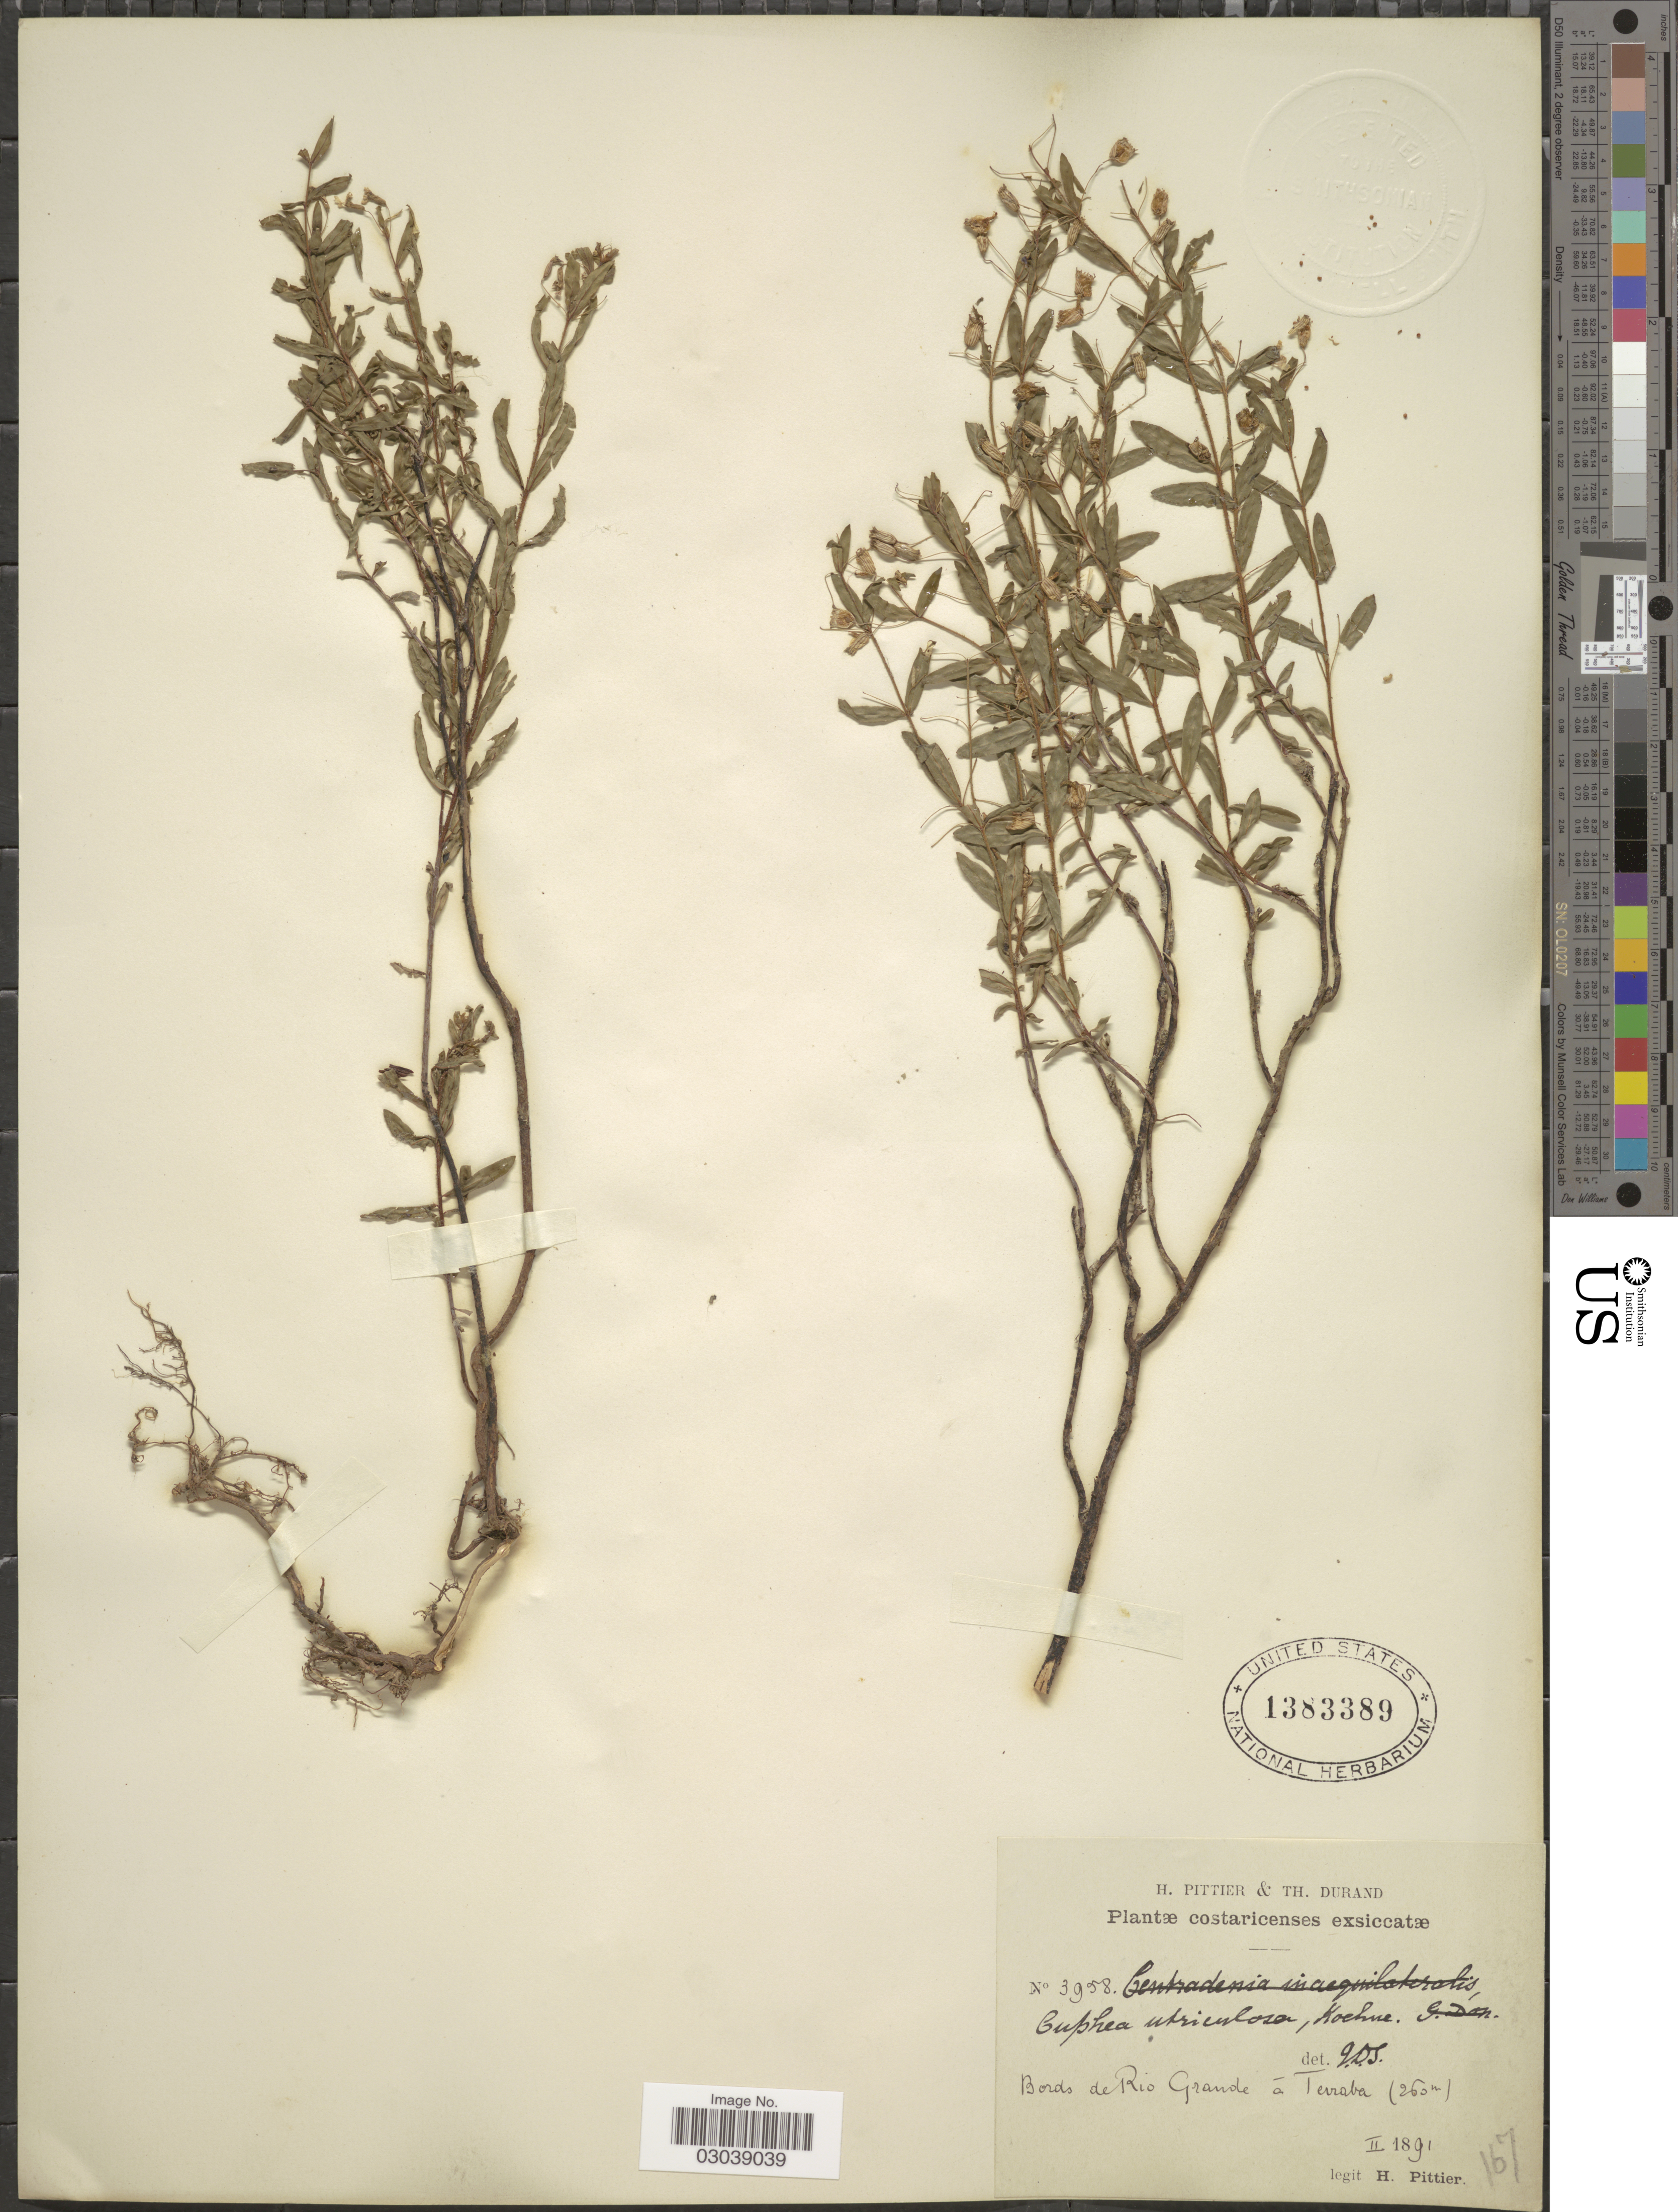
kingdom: Plantae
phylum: Tracheophyta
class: Magnoliopsida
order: Myrtales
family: Lythraceae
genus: Cuphea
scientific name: Cuphea utriculosa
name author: Koehne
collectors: H. F. Pittier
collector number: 3958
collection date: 1891-02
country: Costa Rica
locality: Bords de Rio Grande á Terraba.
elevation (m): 260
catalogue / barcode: US 1383389